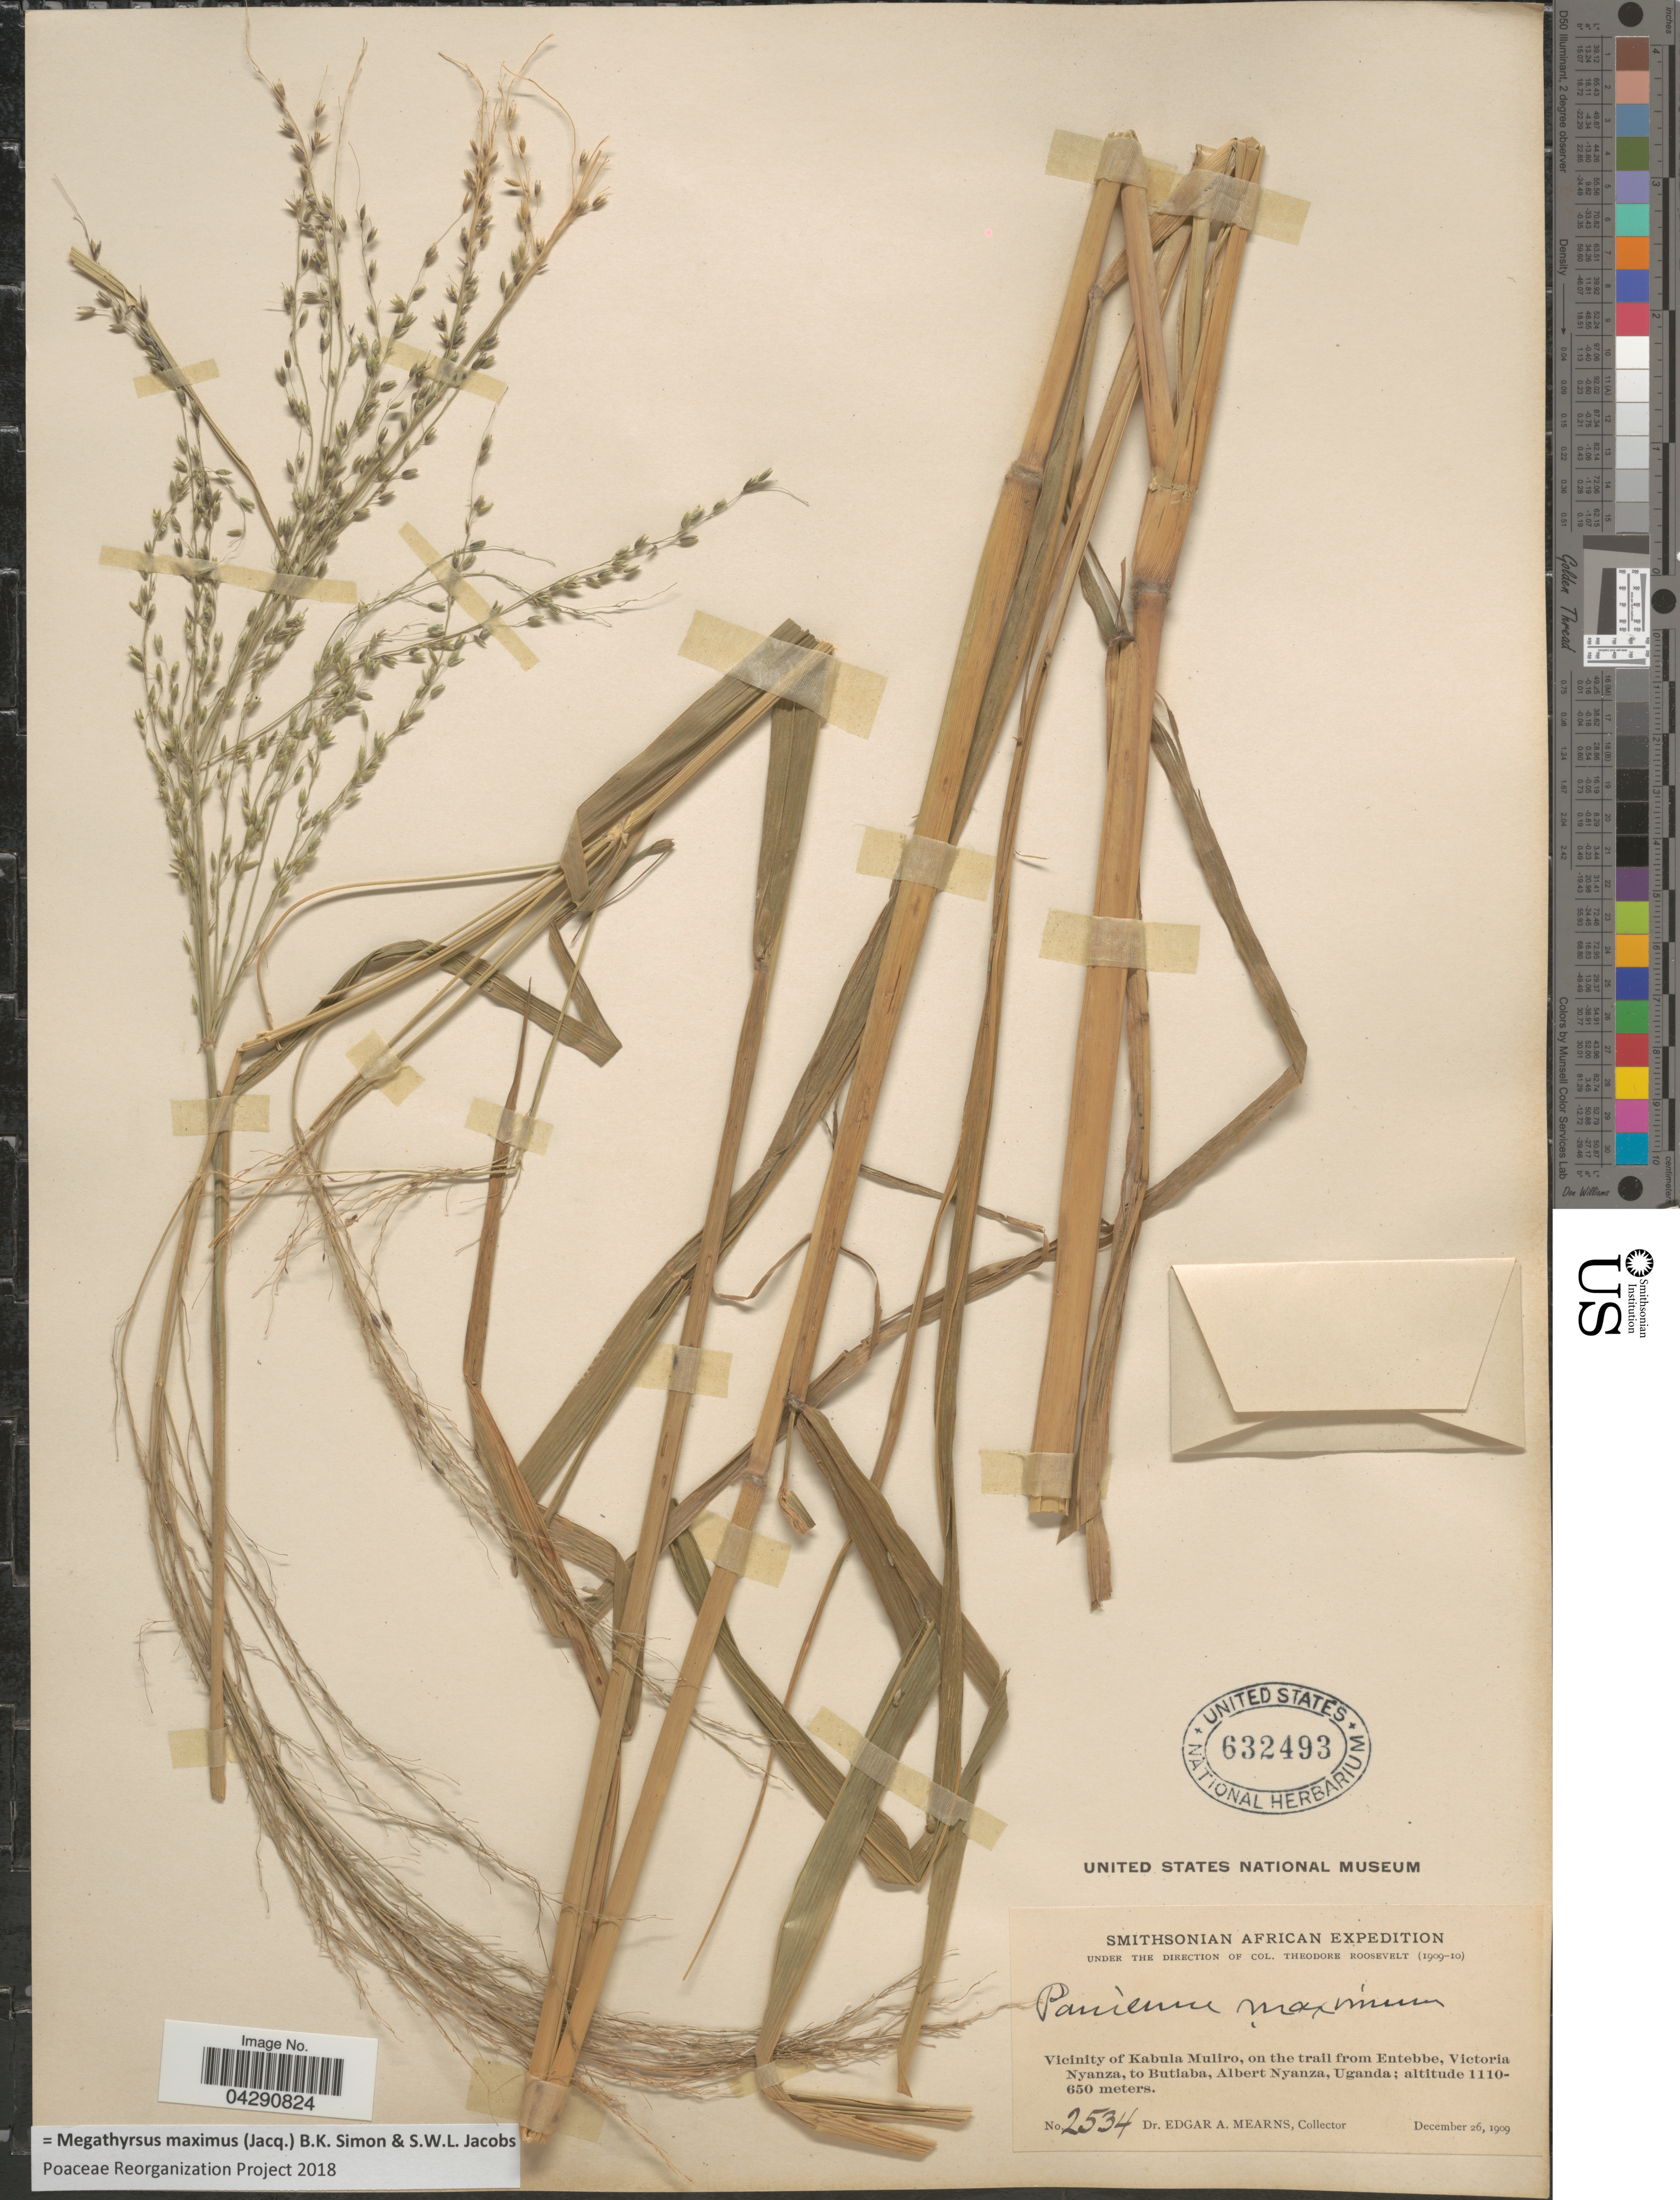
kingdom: Plantae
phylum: Tracheophyta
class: Liliopsida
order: Poales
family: Poaceae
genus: Megathyrsus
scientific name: Megathyrsus maximus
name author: (Jacq.) B.K. Simon & S.W.L. Jacobs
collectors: E. A. Mearns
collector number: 2534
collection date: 1909-12-26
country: Uganda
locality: Smithsonian African Expedition. Vicinity of Kabula Muliro, on the trail from Entebbe, Victoria Nyanza, to Butiaba, Albert Nyanza.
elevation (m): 650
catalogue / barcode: US 632493